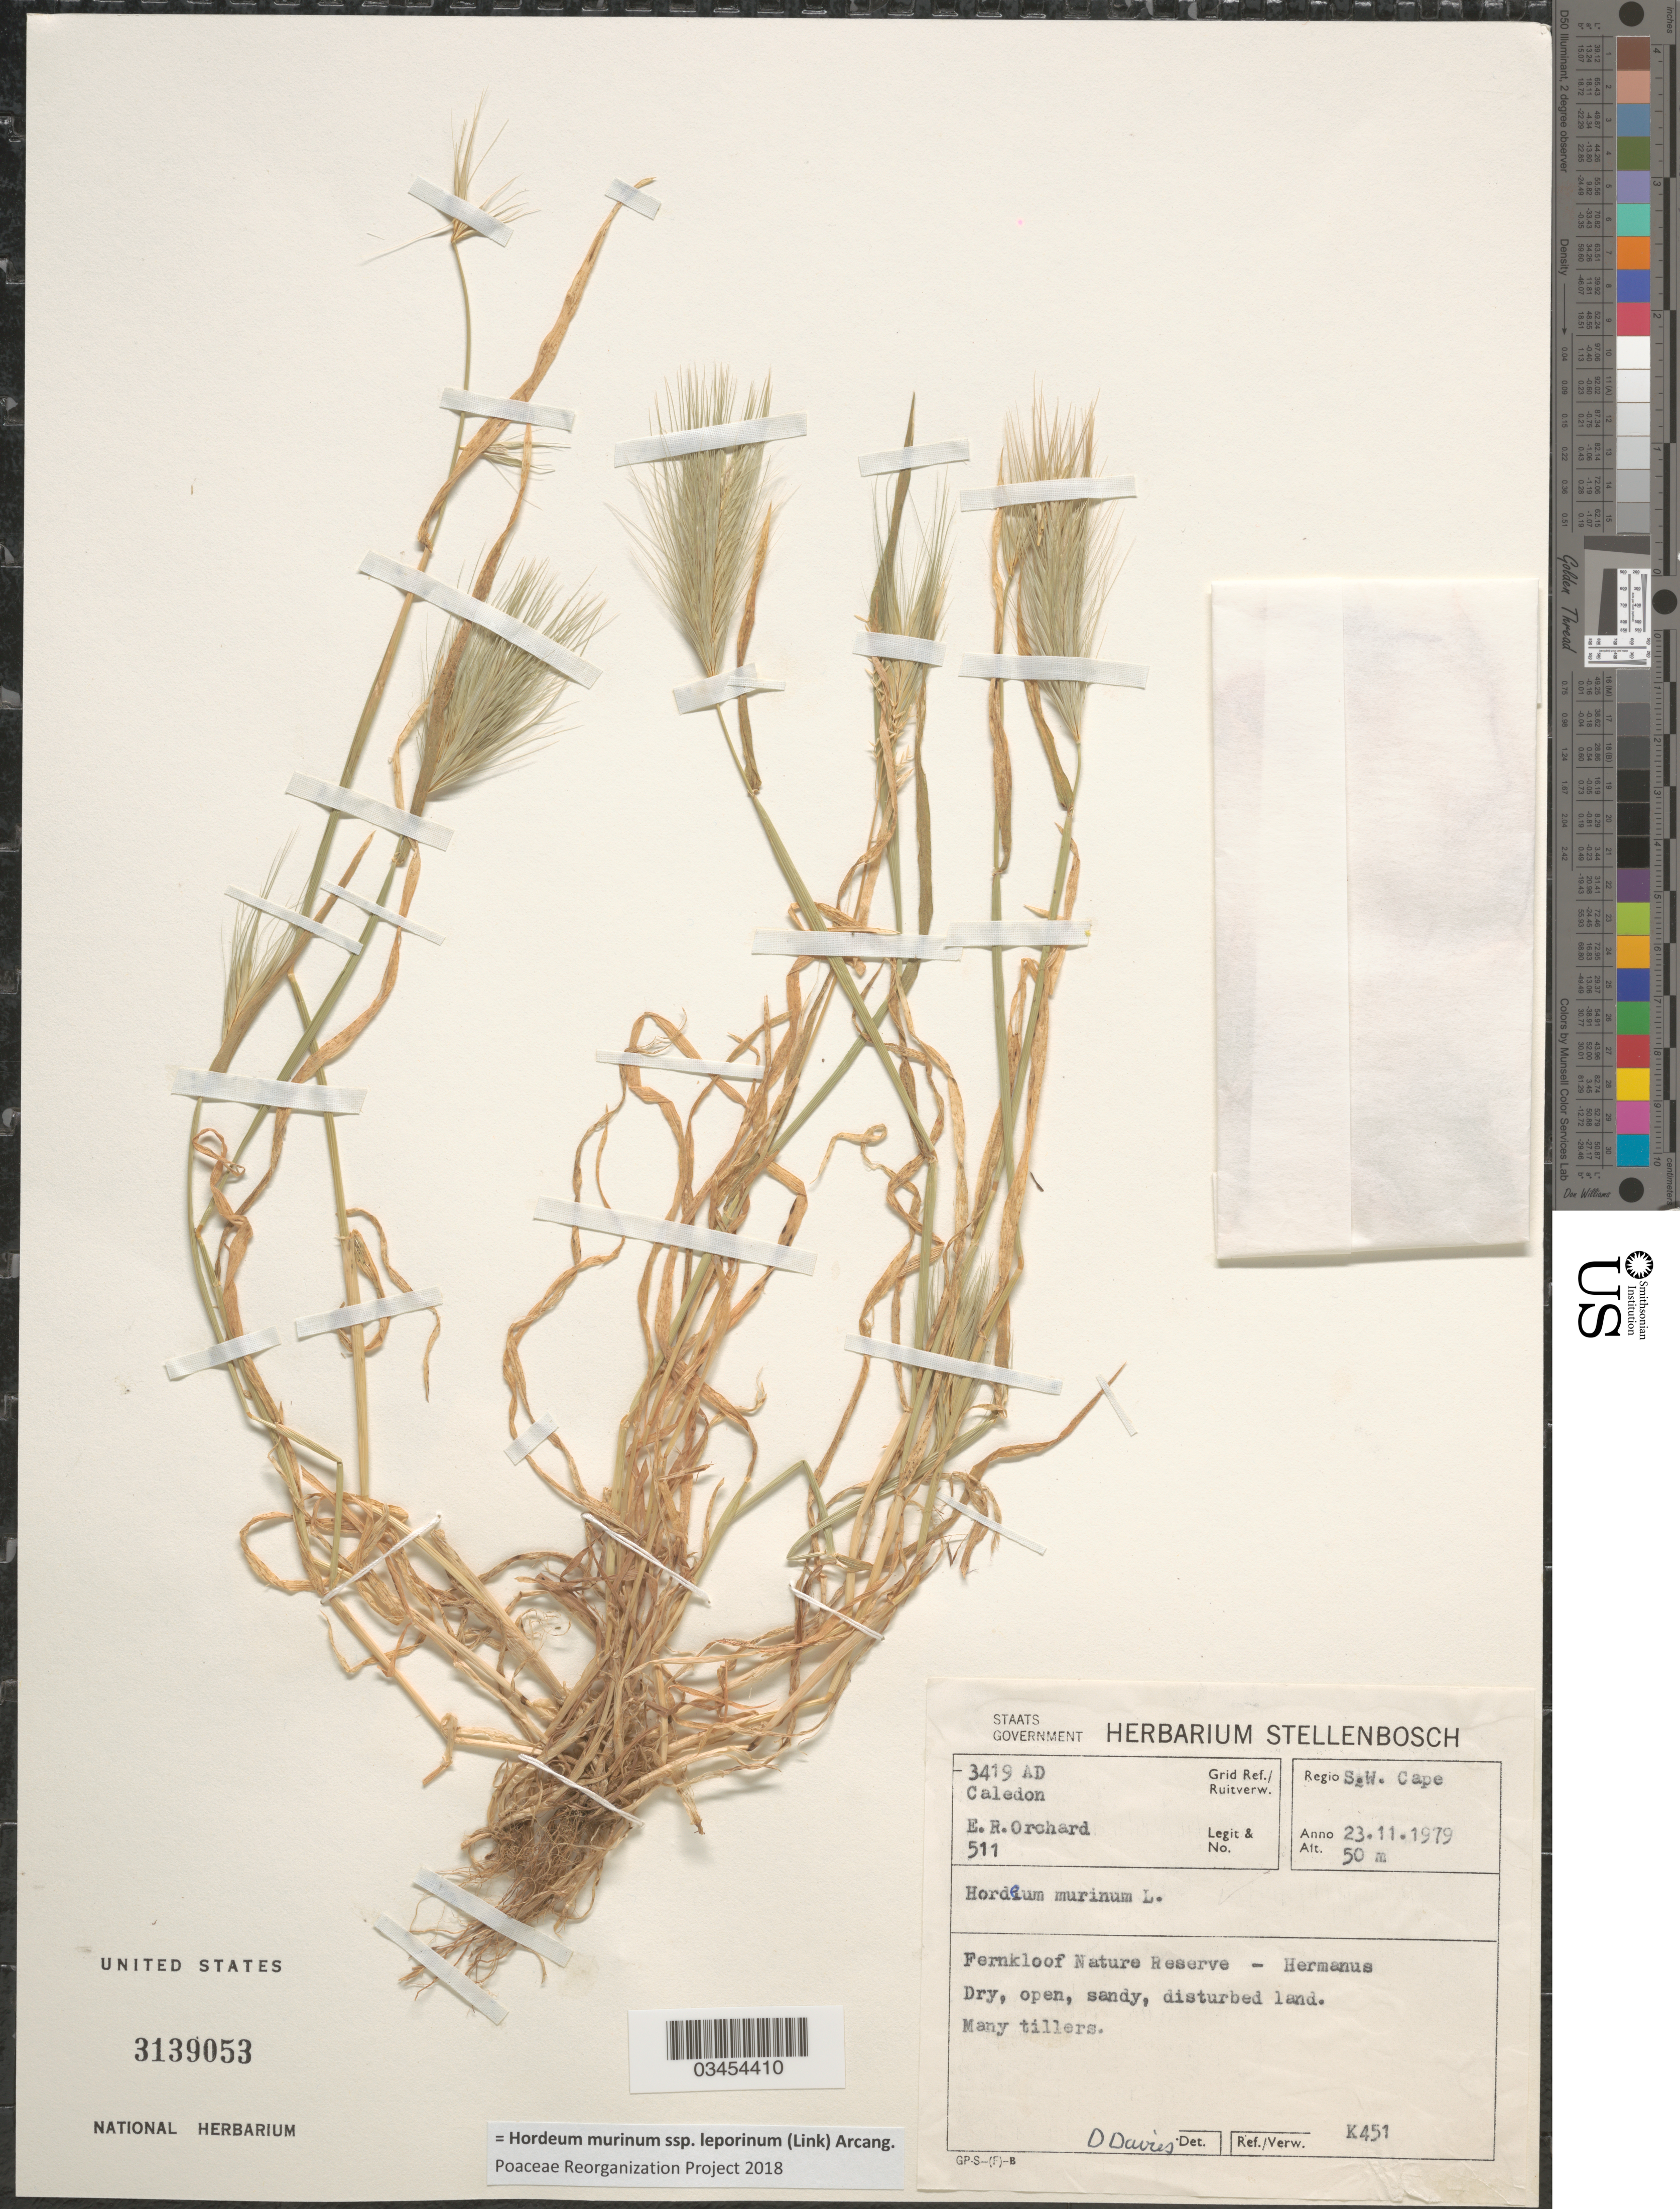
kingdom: Plantae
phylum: Tracheophyta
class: Liliopsida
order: Poales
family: Poaceae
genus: Hordeum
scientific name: Hordeum murinum subsp. leporinum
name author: (Link) Arcang.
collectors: E. Orchard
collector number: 511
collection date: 1979-11-23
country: South Africa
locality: Grid. Ref./ Ruitverw. 3419 AD Caledon. Regio S.W. Cape. Fernkloof Nature Reserve - Hermanus.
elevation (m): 50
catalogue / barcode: US 3139053